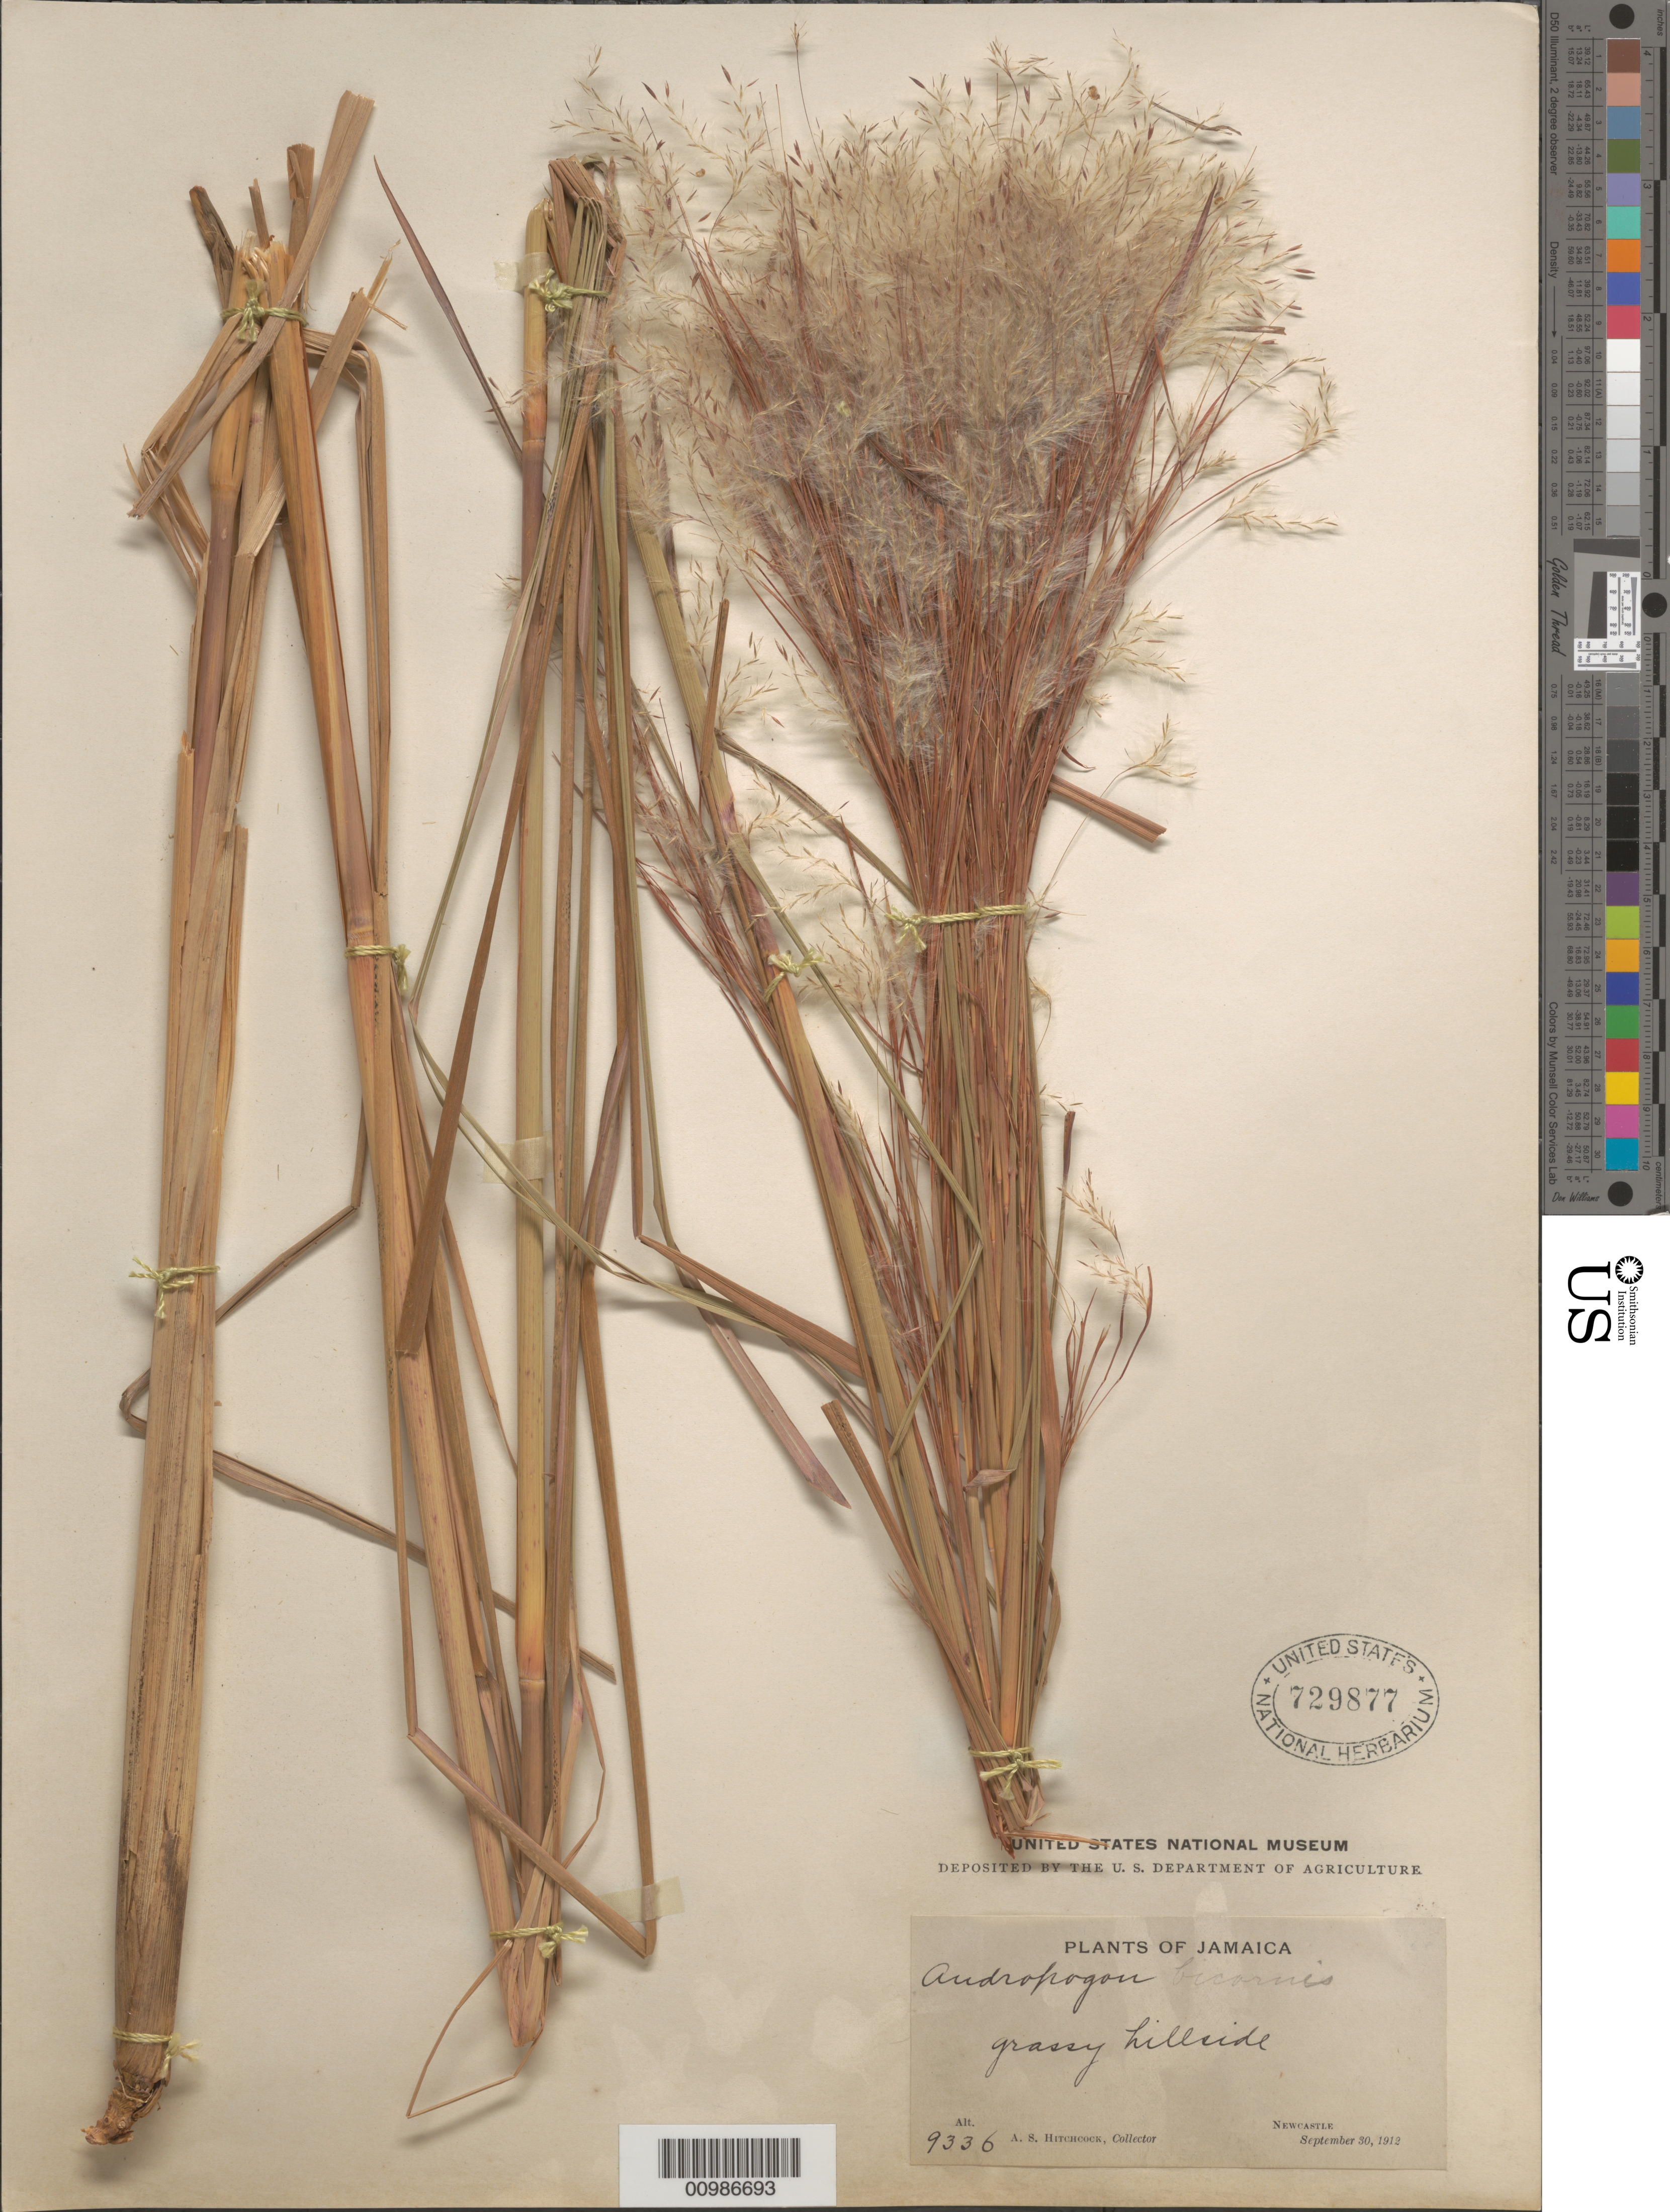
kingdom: Plantae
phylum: Tracheophyta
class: Liliopsida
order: Poales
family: Poaceae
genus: Andropogon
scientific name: Andropogon bicornis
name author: L.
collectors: A. S. Hitchcock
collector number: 9336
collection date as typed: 30 Sep 1912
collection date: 1912-09-30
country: Jamaica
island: Jamaica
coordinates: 0 N, 0 E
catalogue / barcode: US 729877